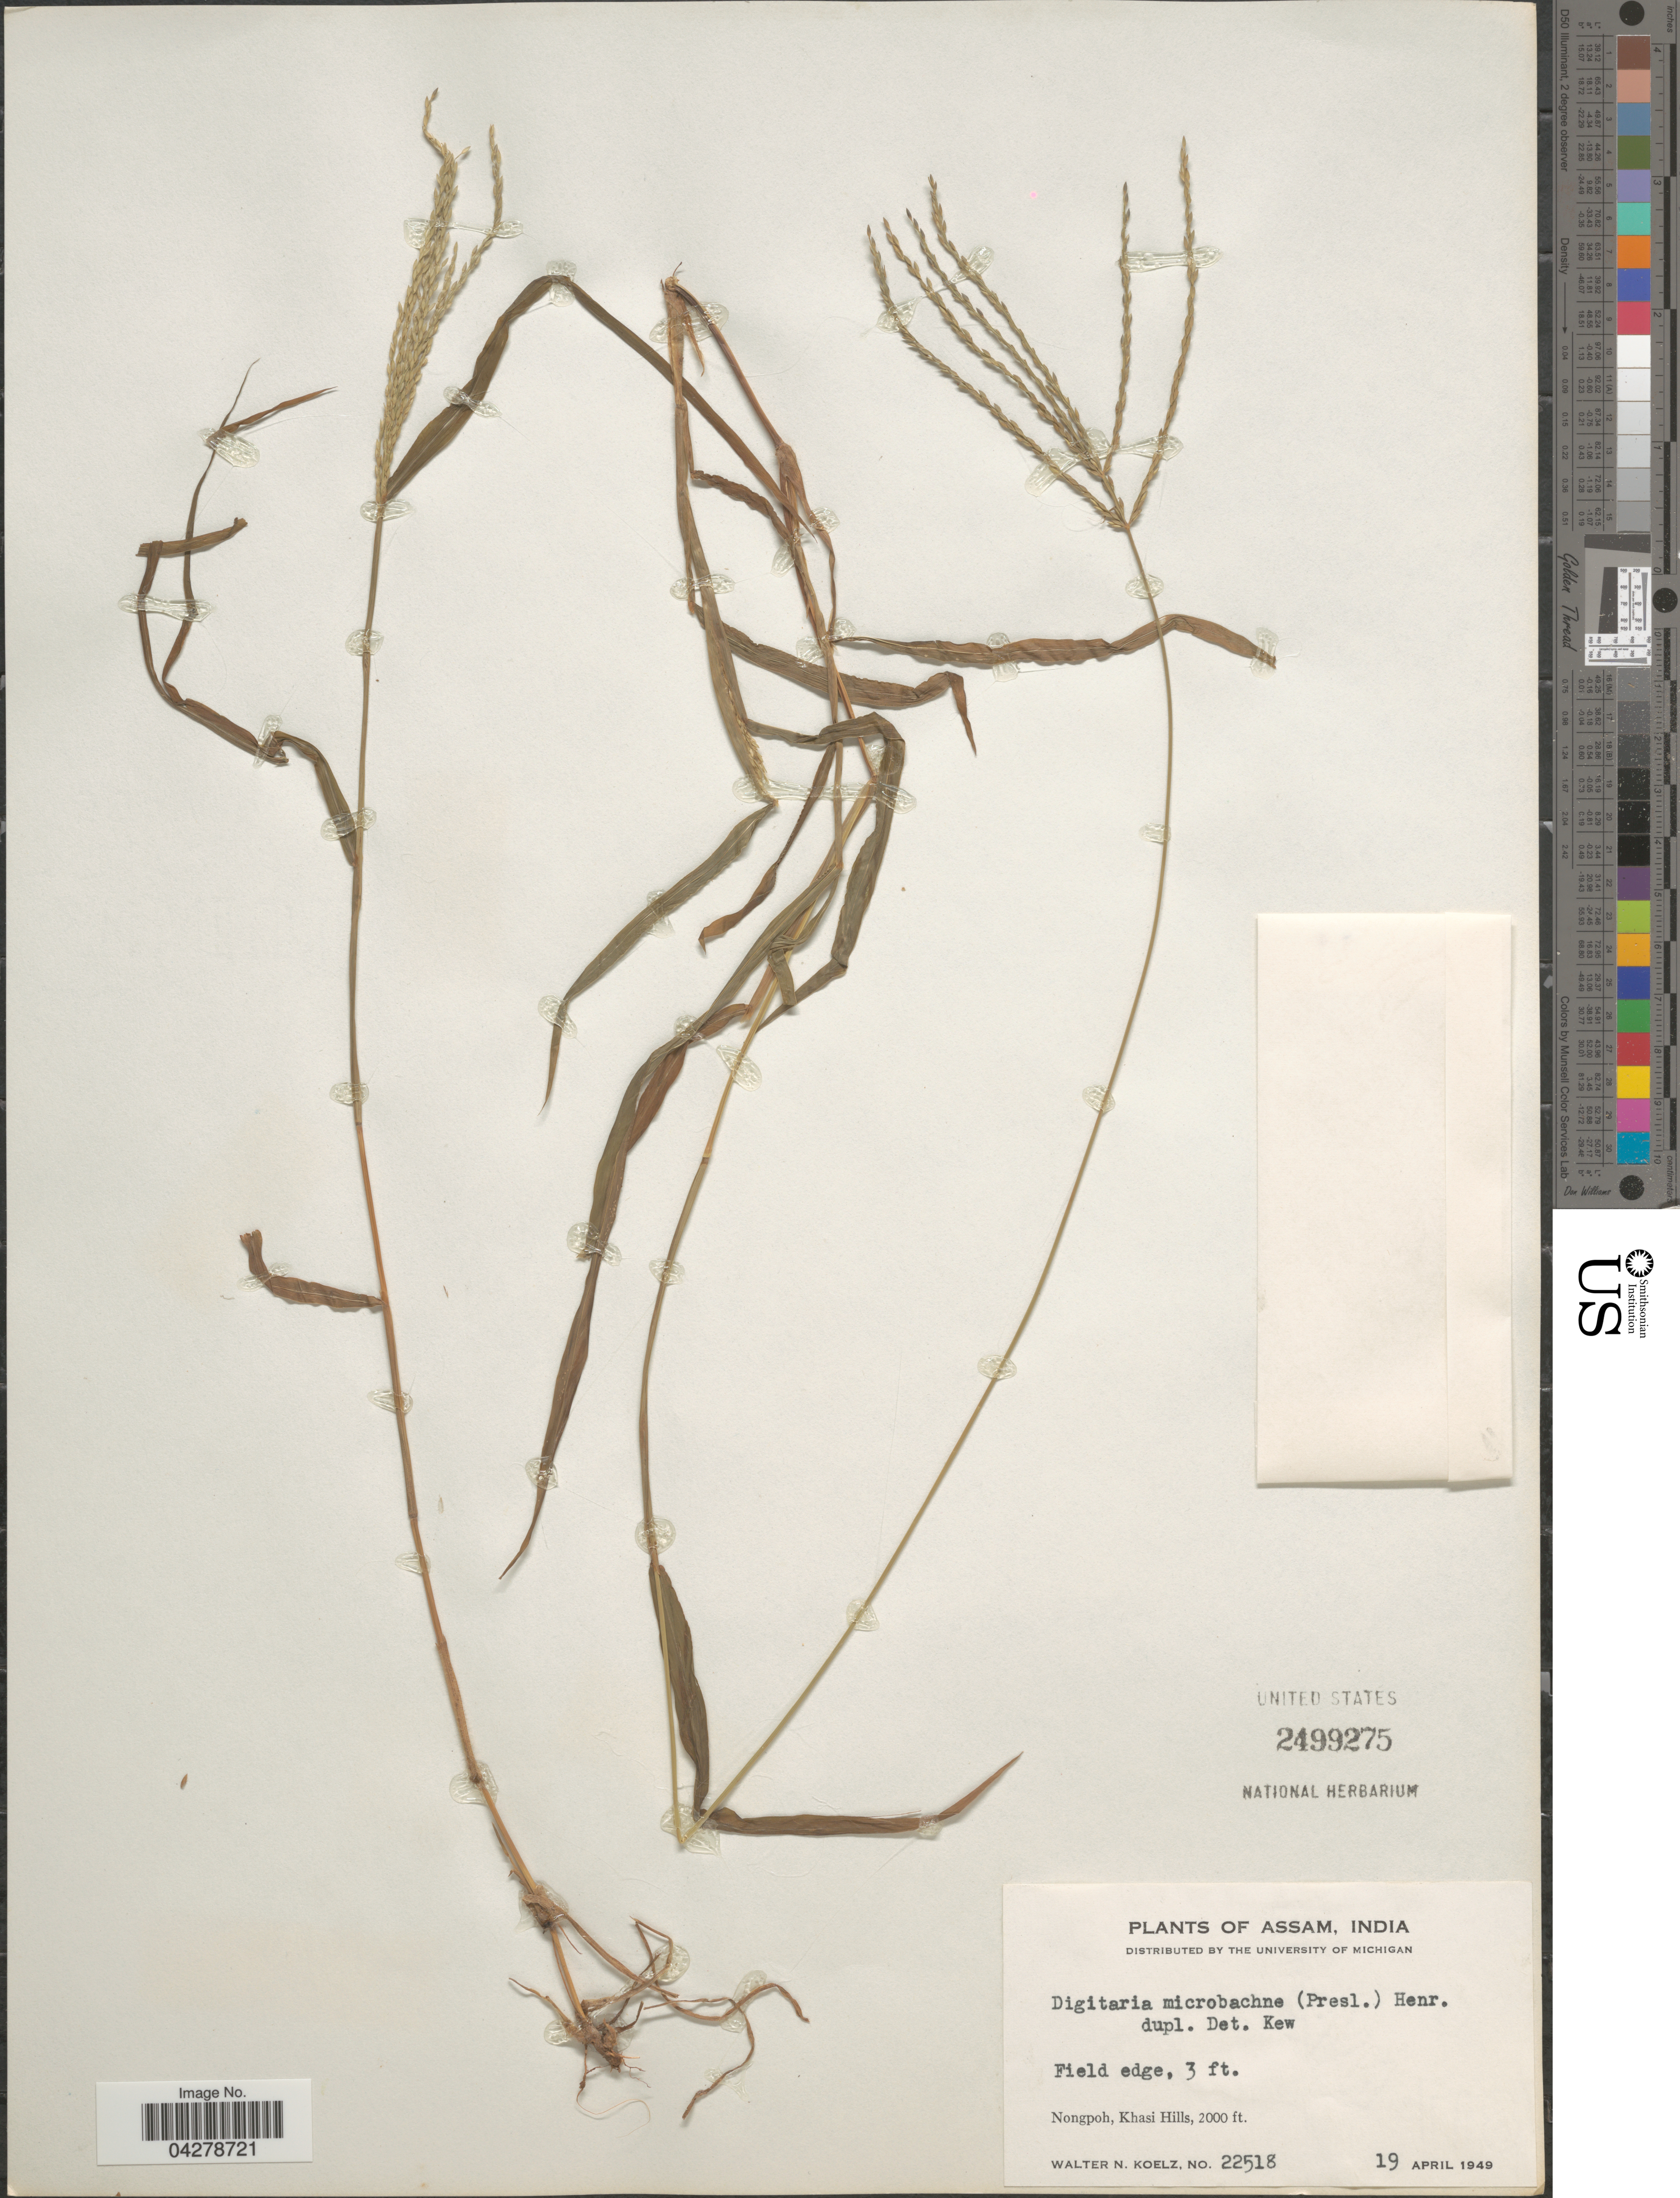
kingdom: Plantae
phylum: Tracheophyta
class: Liliopsida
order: Poales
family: Poaceae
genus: Digitaria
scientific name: Digitaria setigera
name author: Roth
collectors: W. N. Koelz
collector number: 22518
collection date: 1949-04-19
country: India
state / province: Meghalaya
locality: Nongpoh, Khasi Hills.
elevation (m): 610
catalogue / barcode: US 2499275